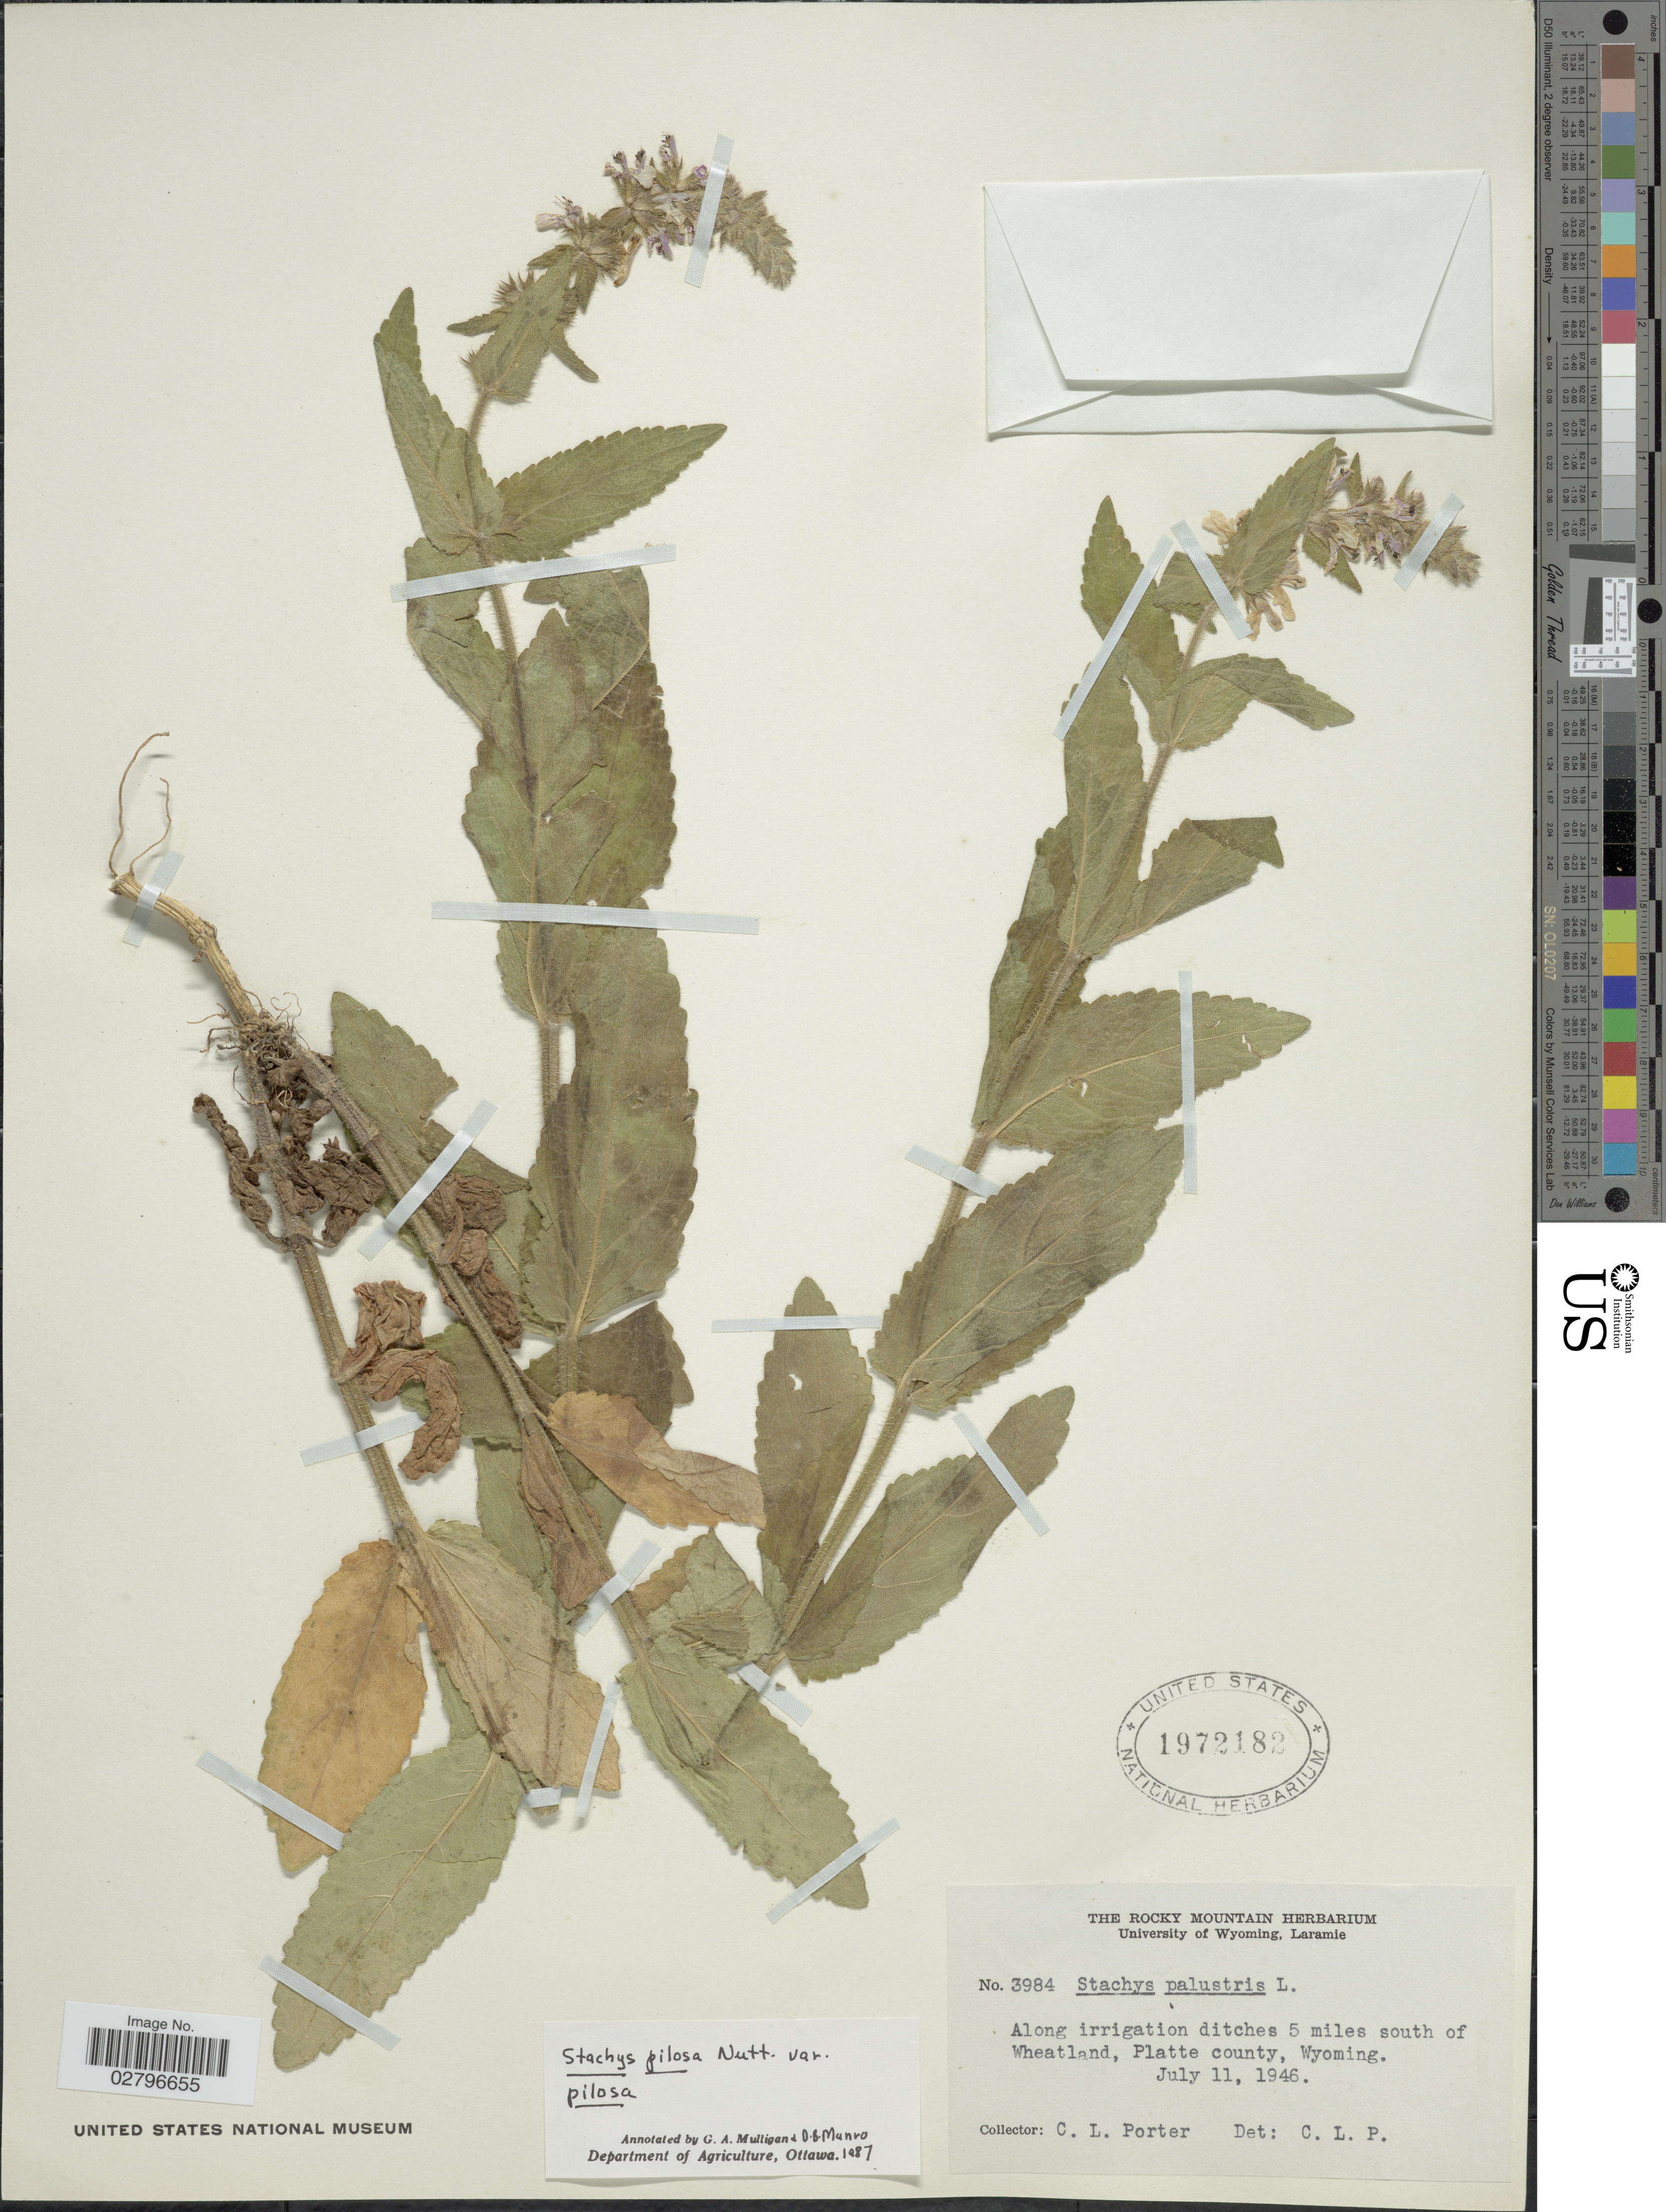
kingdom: Plantae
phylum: Tracheophyta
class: Magnoliopsida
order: Lamiales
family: Lamiaceae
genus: Stachys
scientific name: Stachys pilosa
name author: Nutt.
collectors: C. L. Porter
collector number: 3984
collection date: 1946-07-11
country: United States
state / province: Wyoming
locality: Along irrigation ditches 5 miles south of Wheatland, Platte county.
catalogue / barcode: US 1972182